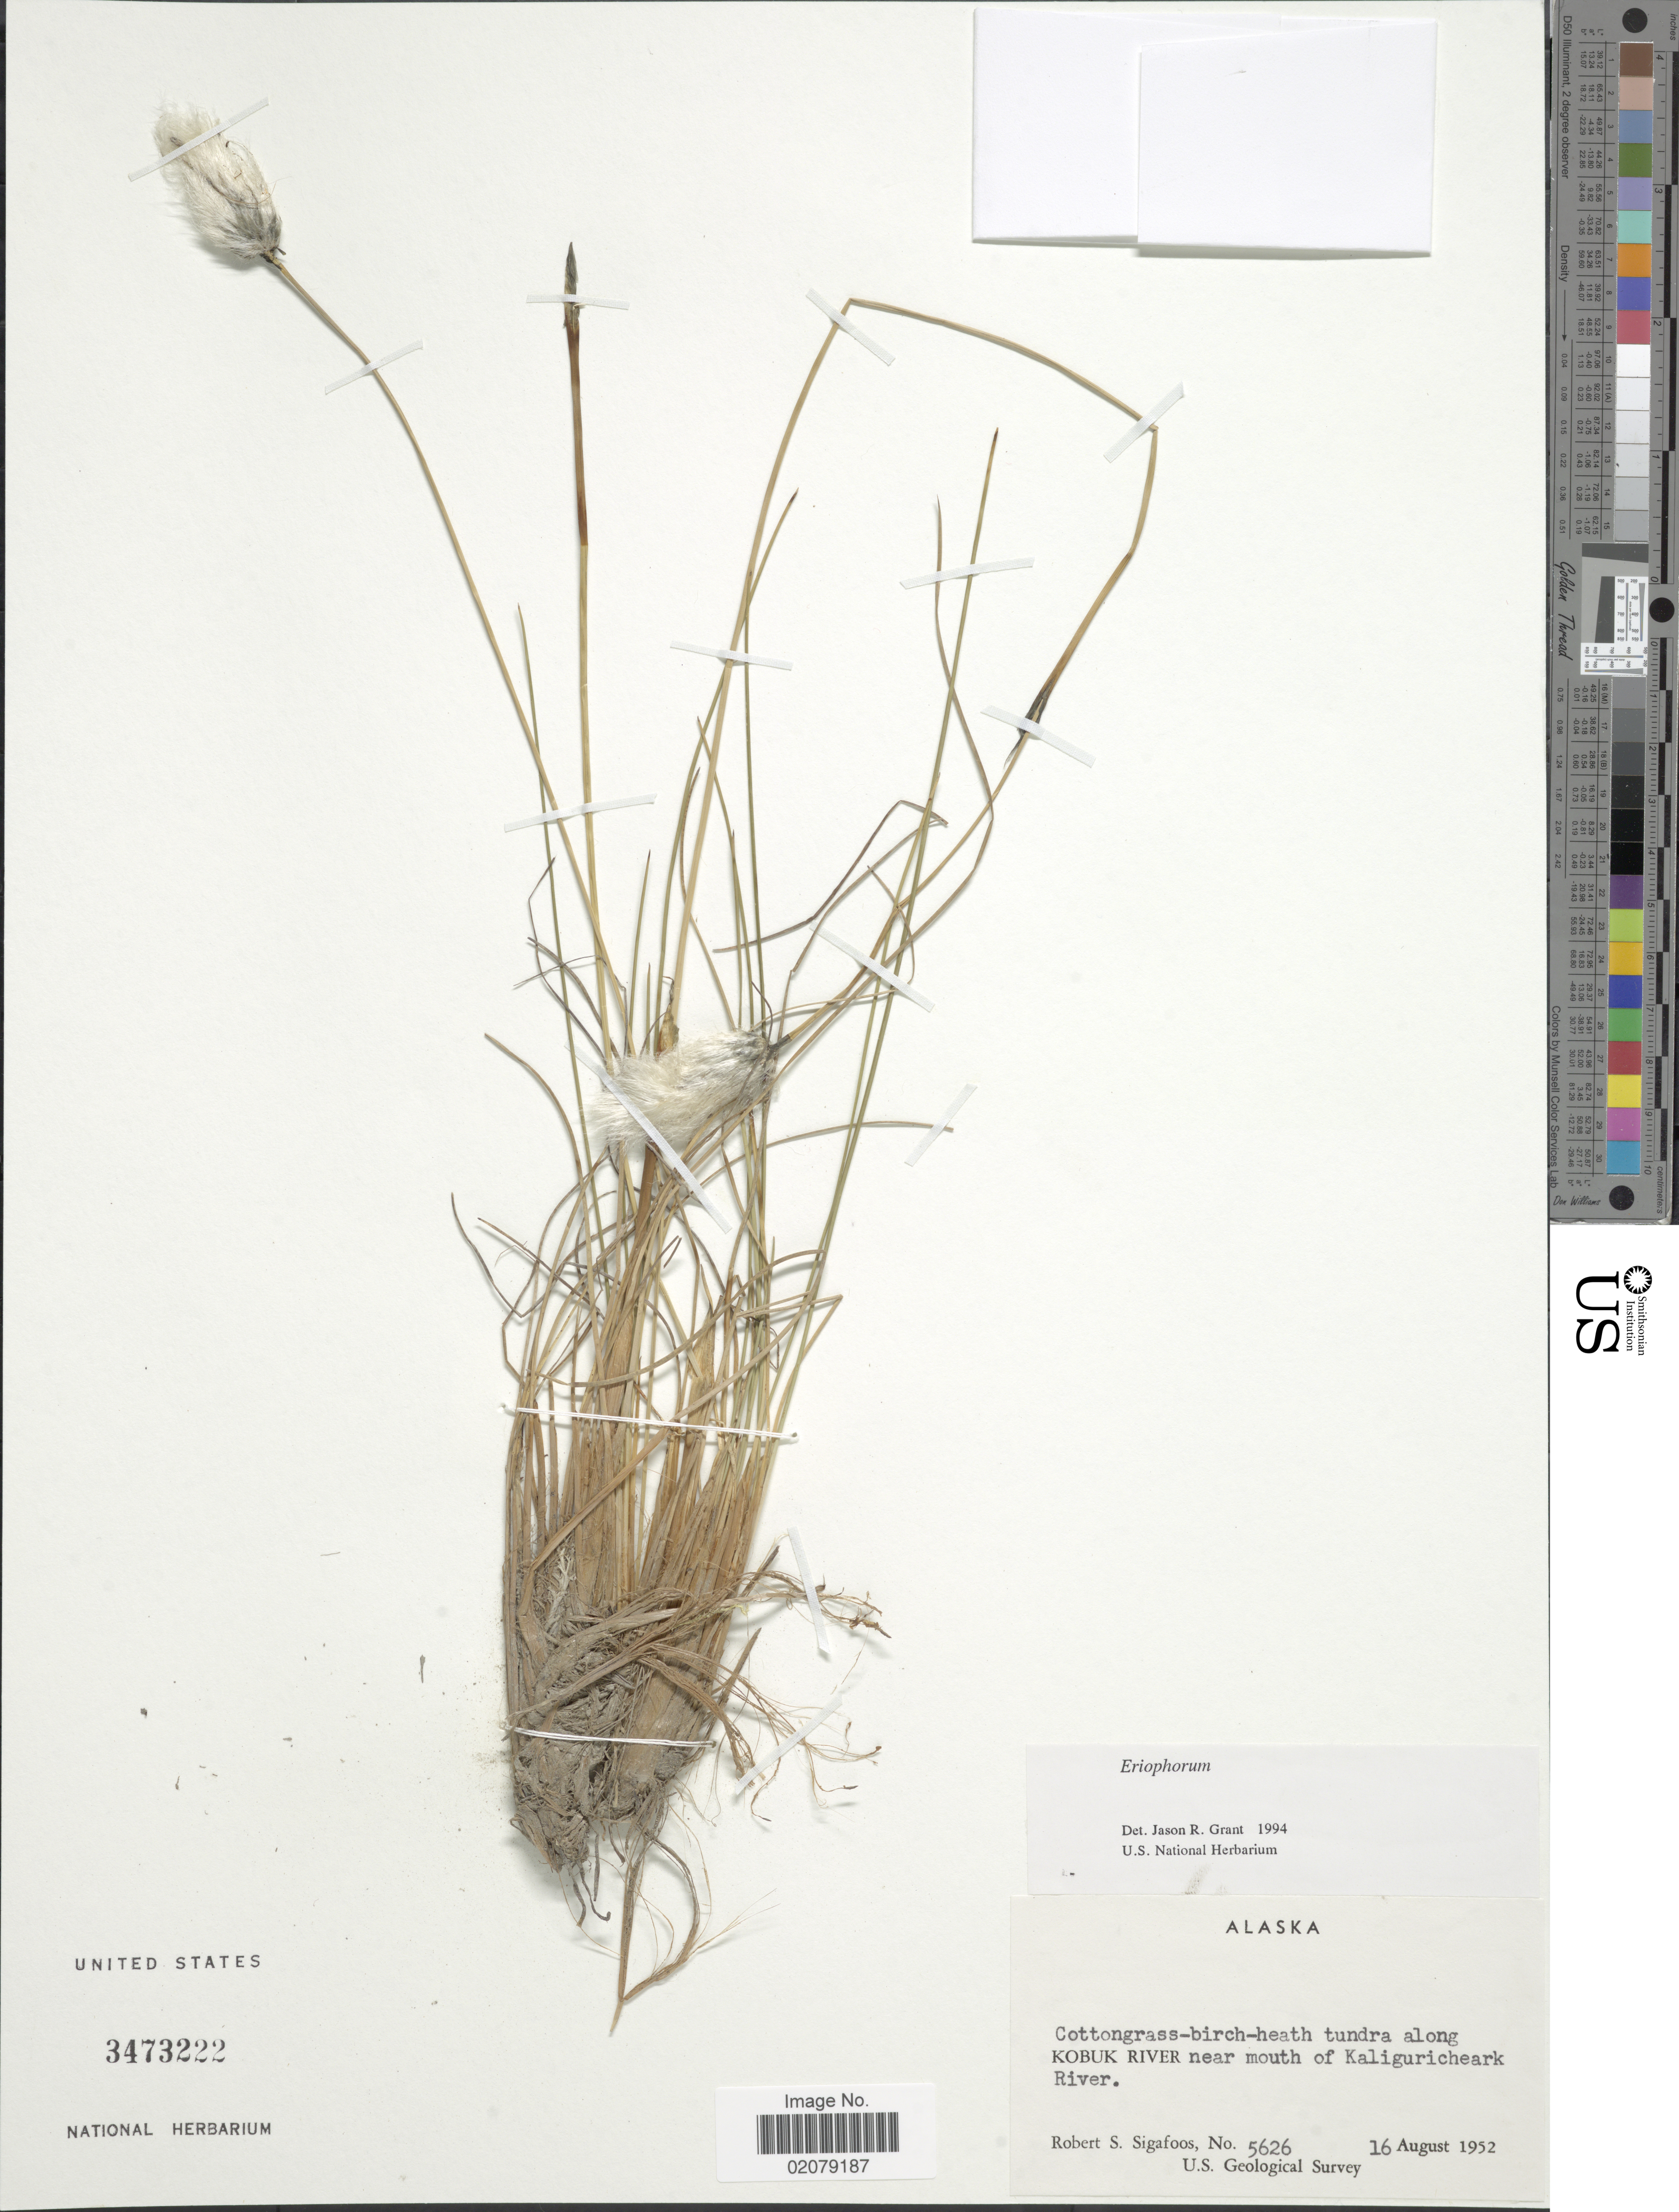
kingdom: Plantae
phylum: Tracheophyta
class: Liliopsida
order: Poales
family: Cyperaceae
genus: Eriophorum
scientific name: Eriophorum sp.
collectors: R. Sigafoos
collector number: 5626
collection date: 1952-08-16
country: United States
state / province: Alaska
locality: Cottongrass-birch-heath tundra along Kobuk River near mouth of Kaliguricheark River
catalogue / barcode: US 3473222